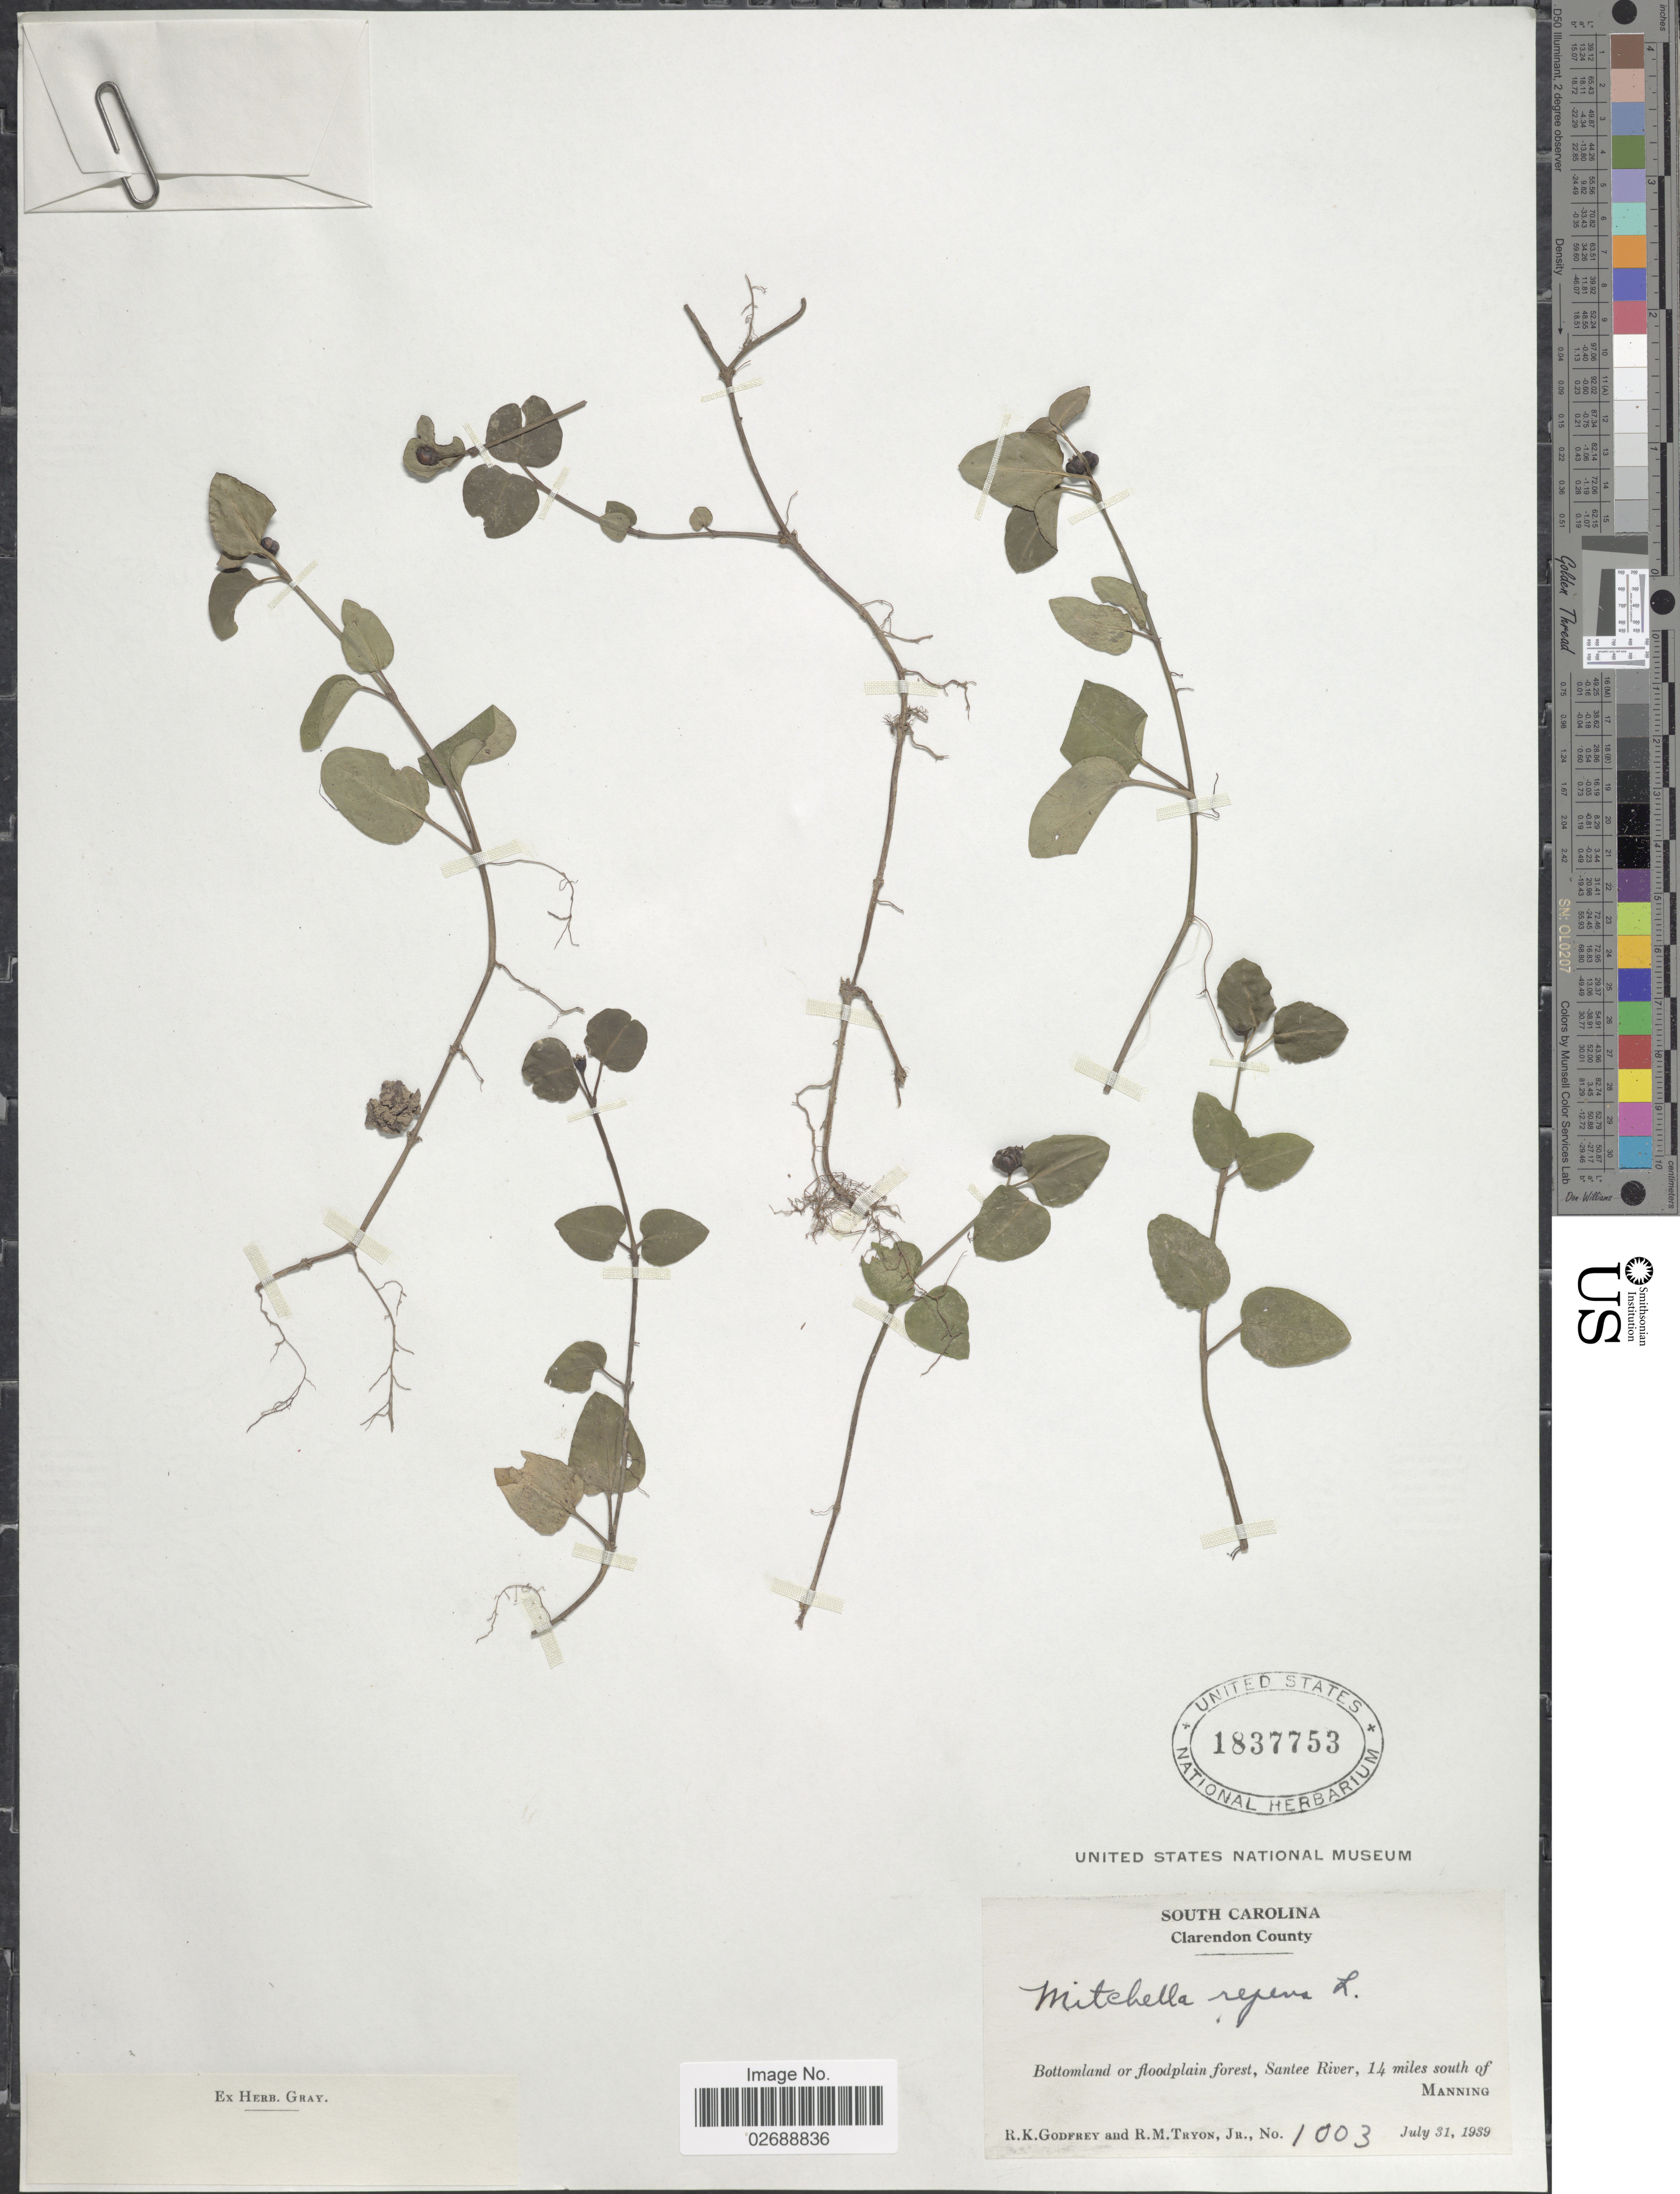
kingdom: Plantae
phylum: Tracheophyta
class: Magnoliopsida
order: Gentianales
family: Rubiaceae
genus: Mitchella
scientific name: Mitchella repens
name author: L.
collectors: R. K. Godfrey & R. M. Tryon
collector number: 1003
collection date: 1939-07-31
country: United States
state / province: South Carolina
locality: Clarendon County. Santee River, 14 miles south of Manning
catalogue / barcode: US 1837753